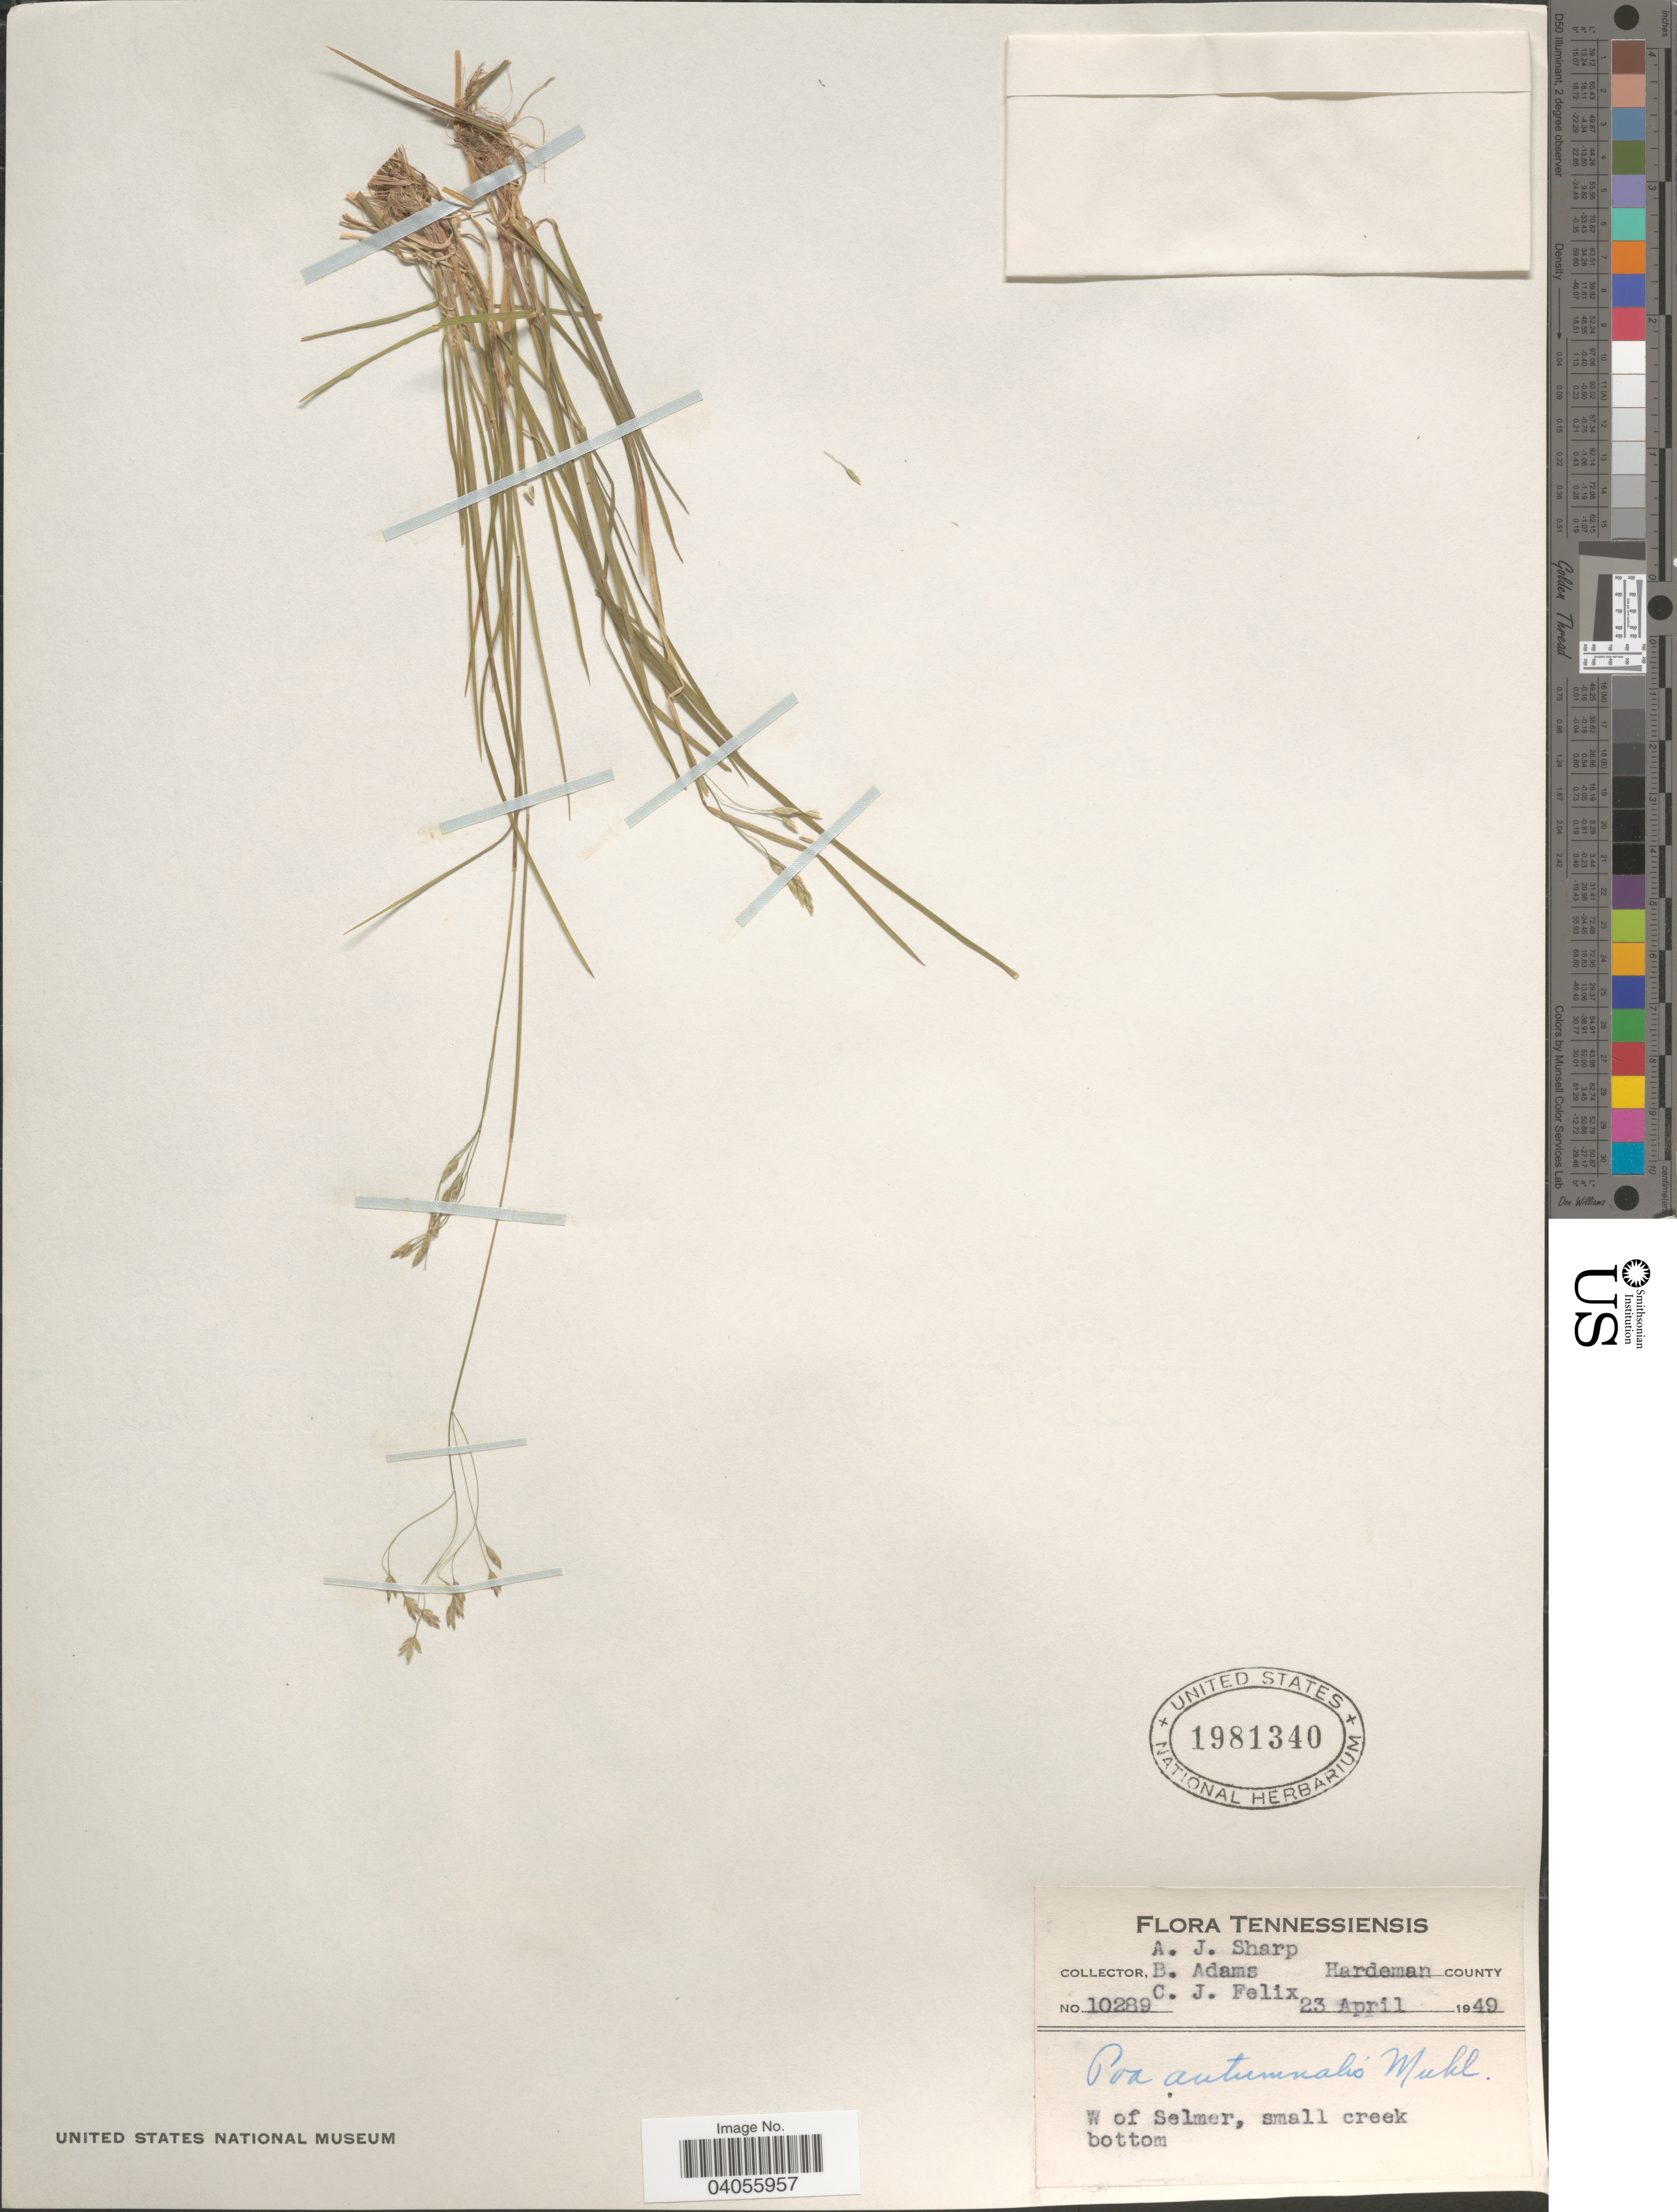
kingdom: Plantae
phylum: Tracheophyta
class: Liliopsida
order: Poales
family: Poaceae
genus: Poa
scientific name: Poa autumnalis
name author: Muhl. ex Elliott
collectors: A. J. Sharp, B. Adams & C. Felix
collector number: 10289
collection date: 1949-04-23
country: United States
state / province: Tennessee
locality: Tennessiensis. Hardeman county. W of Selmer, small creek bottom.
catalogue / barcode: US 1981340